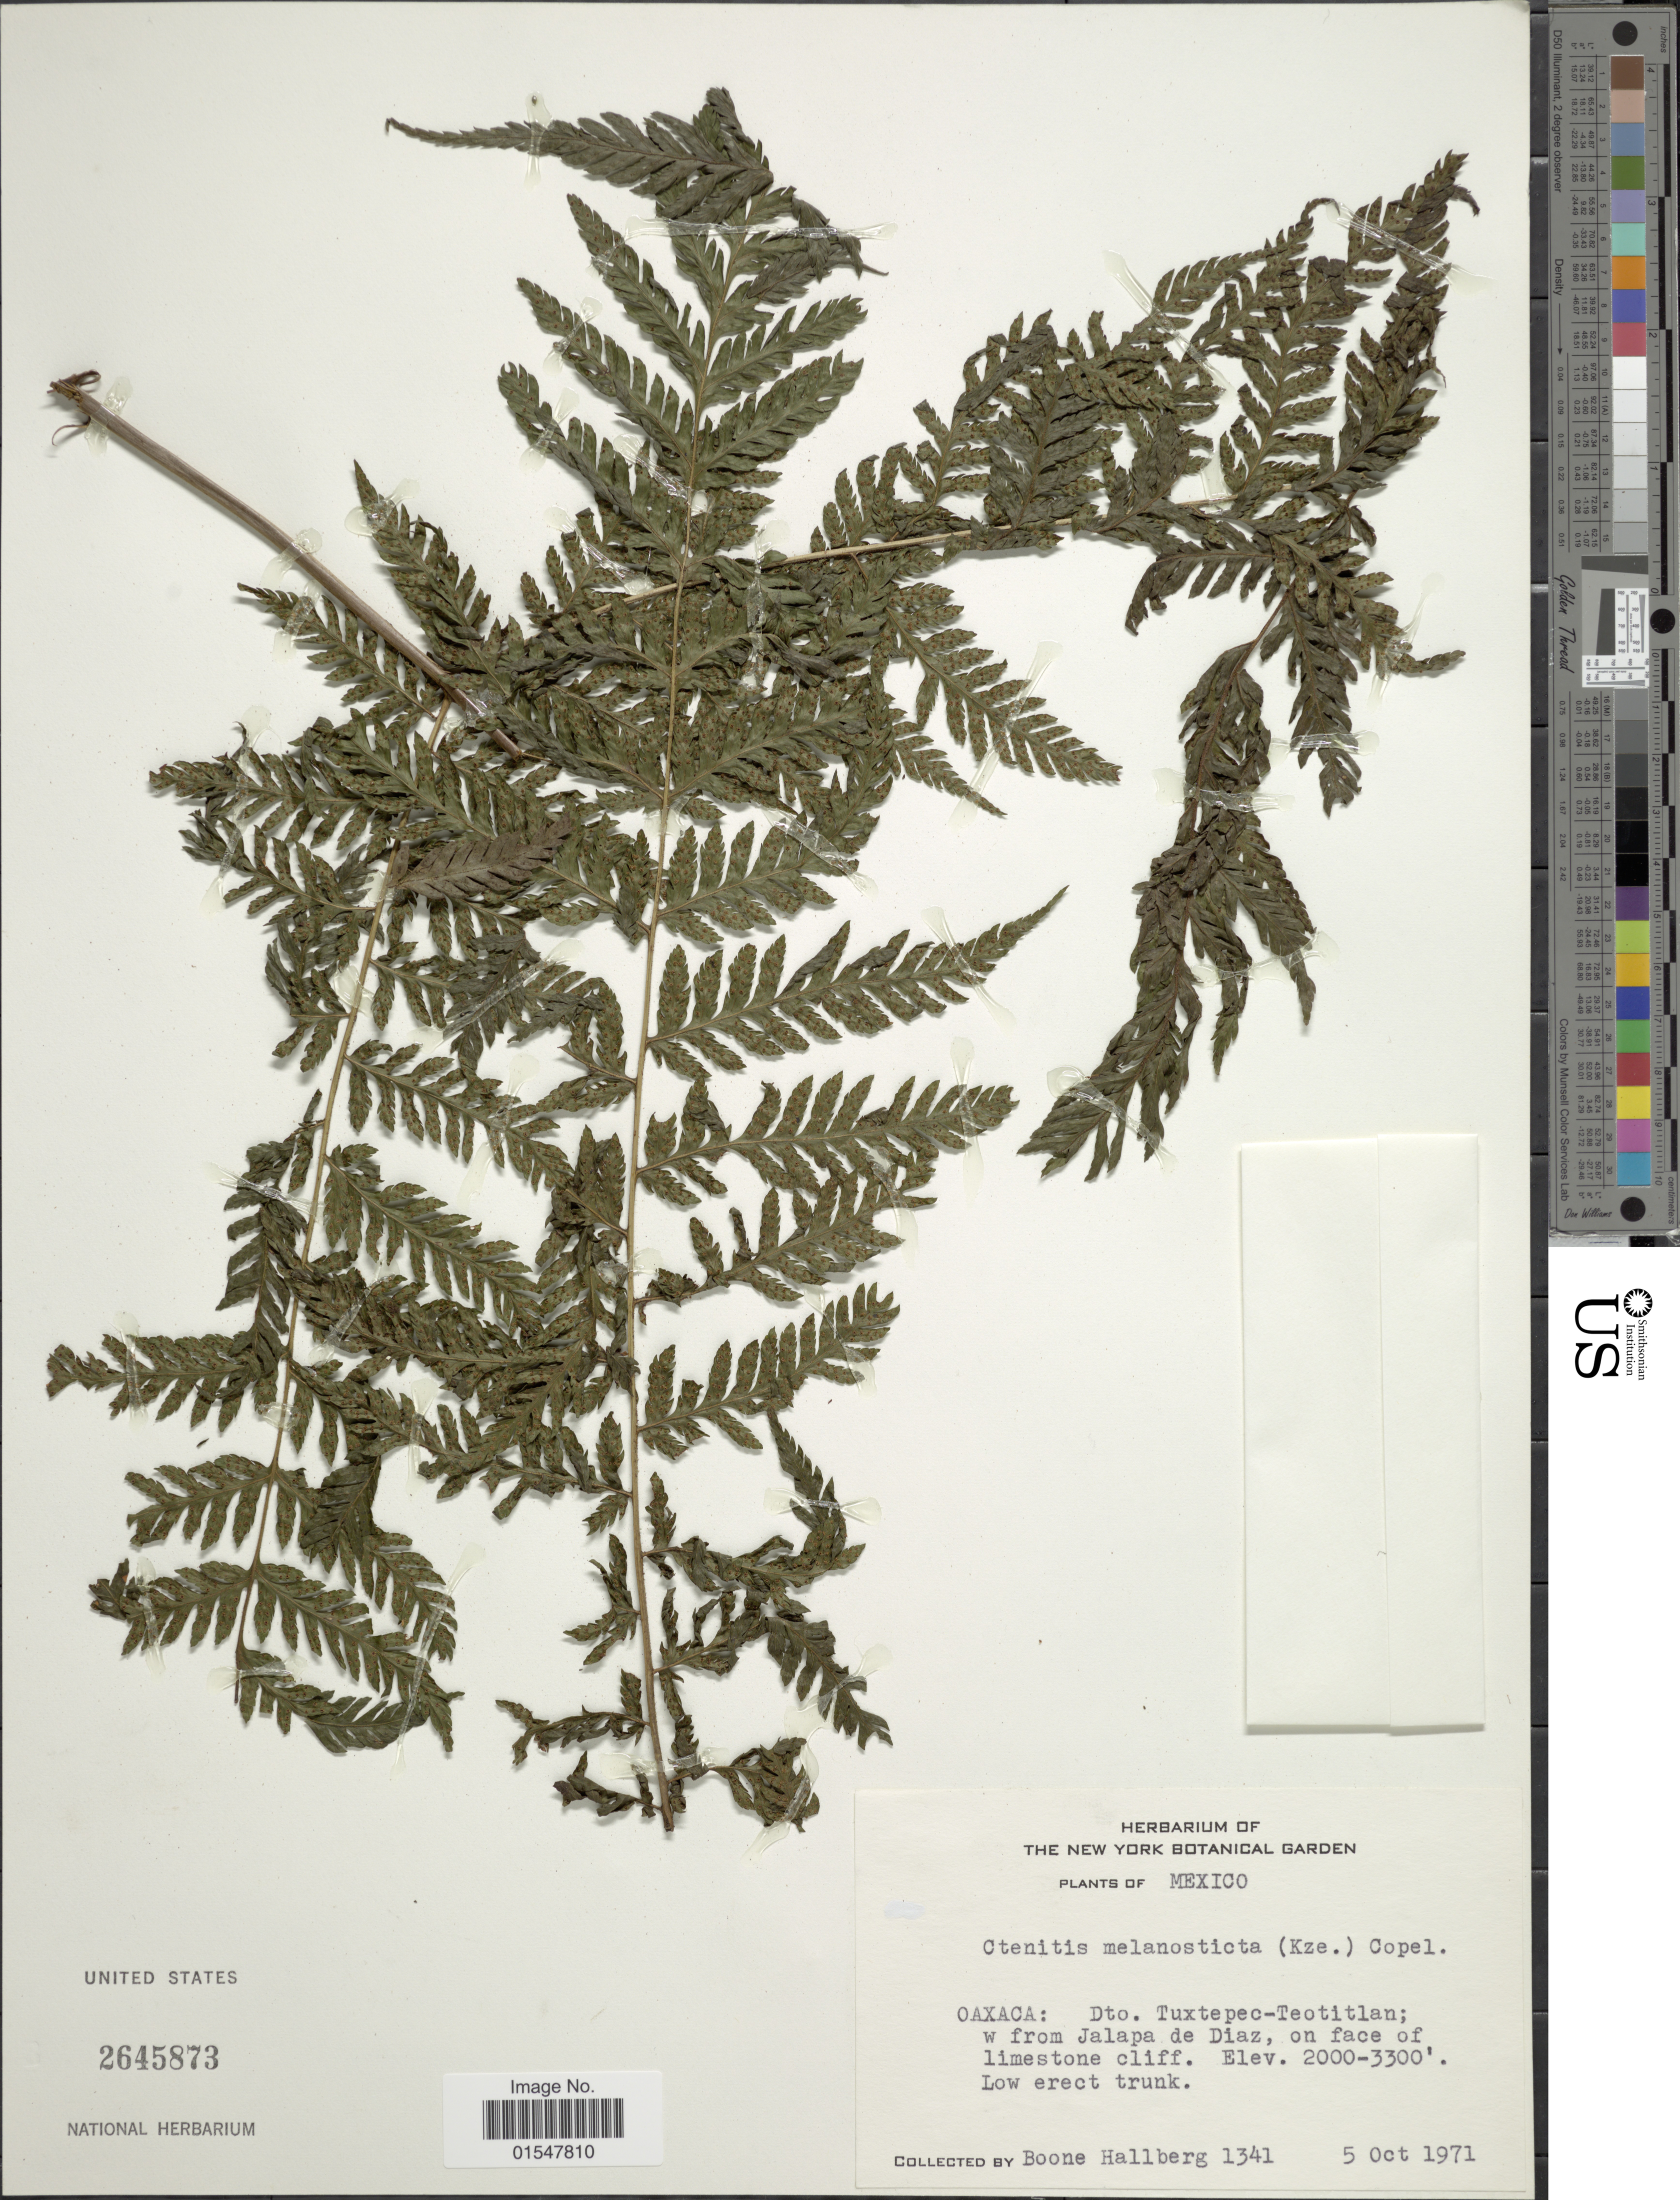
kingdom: Plantae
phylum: Tracheophyta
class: Polypodiopsida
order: Polypodiales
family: Dryopteridaceae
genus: Ctenitis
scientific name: Ctenitis melanosticta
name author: (Kunze) Copel.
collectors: B. Hallberg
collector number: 1341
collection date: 1971-10-05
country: Mexico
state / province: Oaxaca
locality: Mexico, Oaxaca: Dto. Tuxtepec-Teotitlan; W from Jalapa de Diaz, on face of limestone cliff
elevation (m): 610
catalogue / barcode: US 2645873